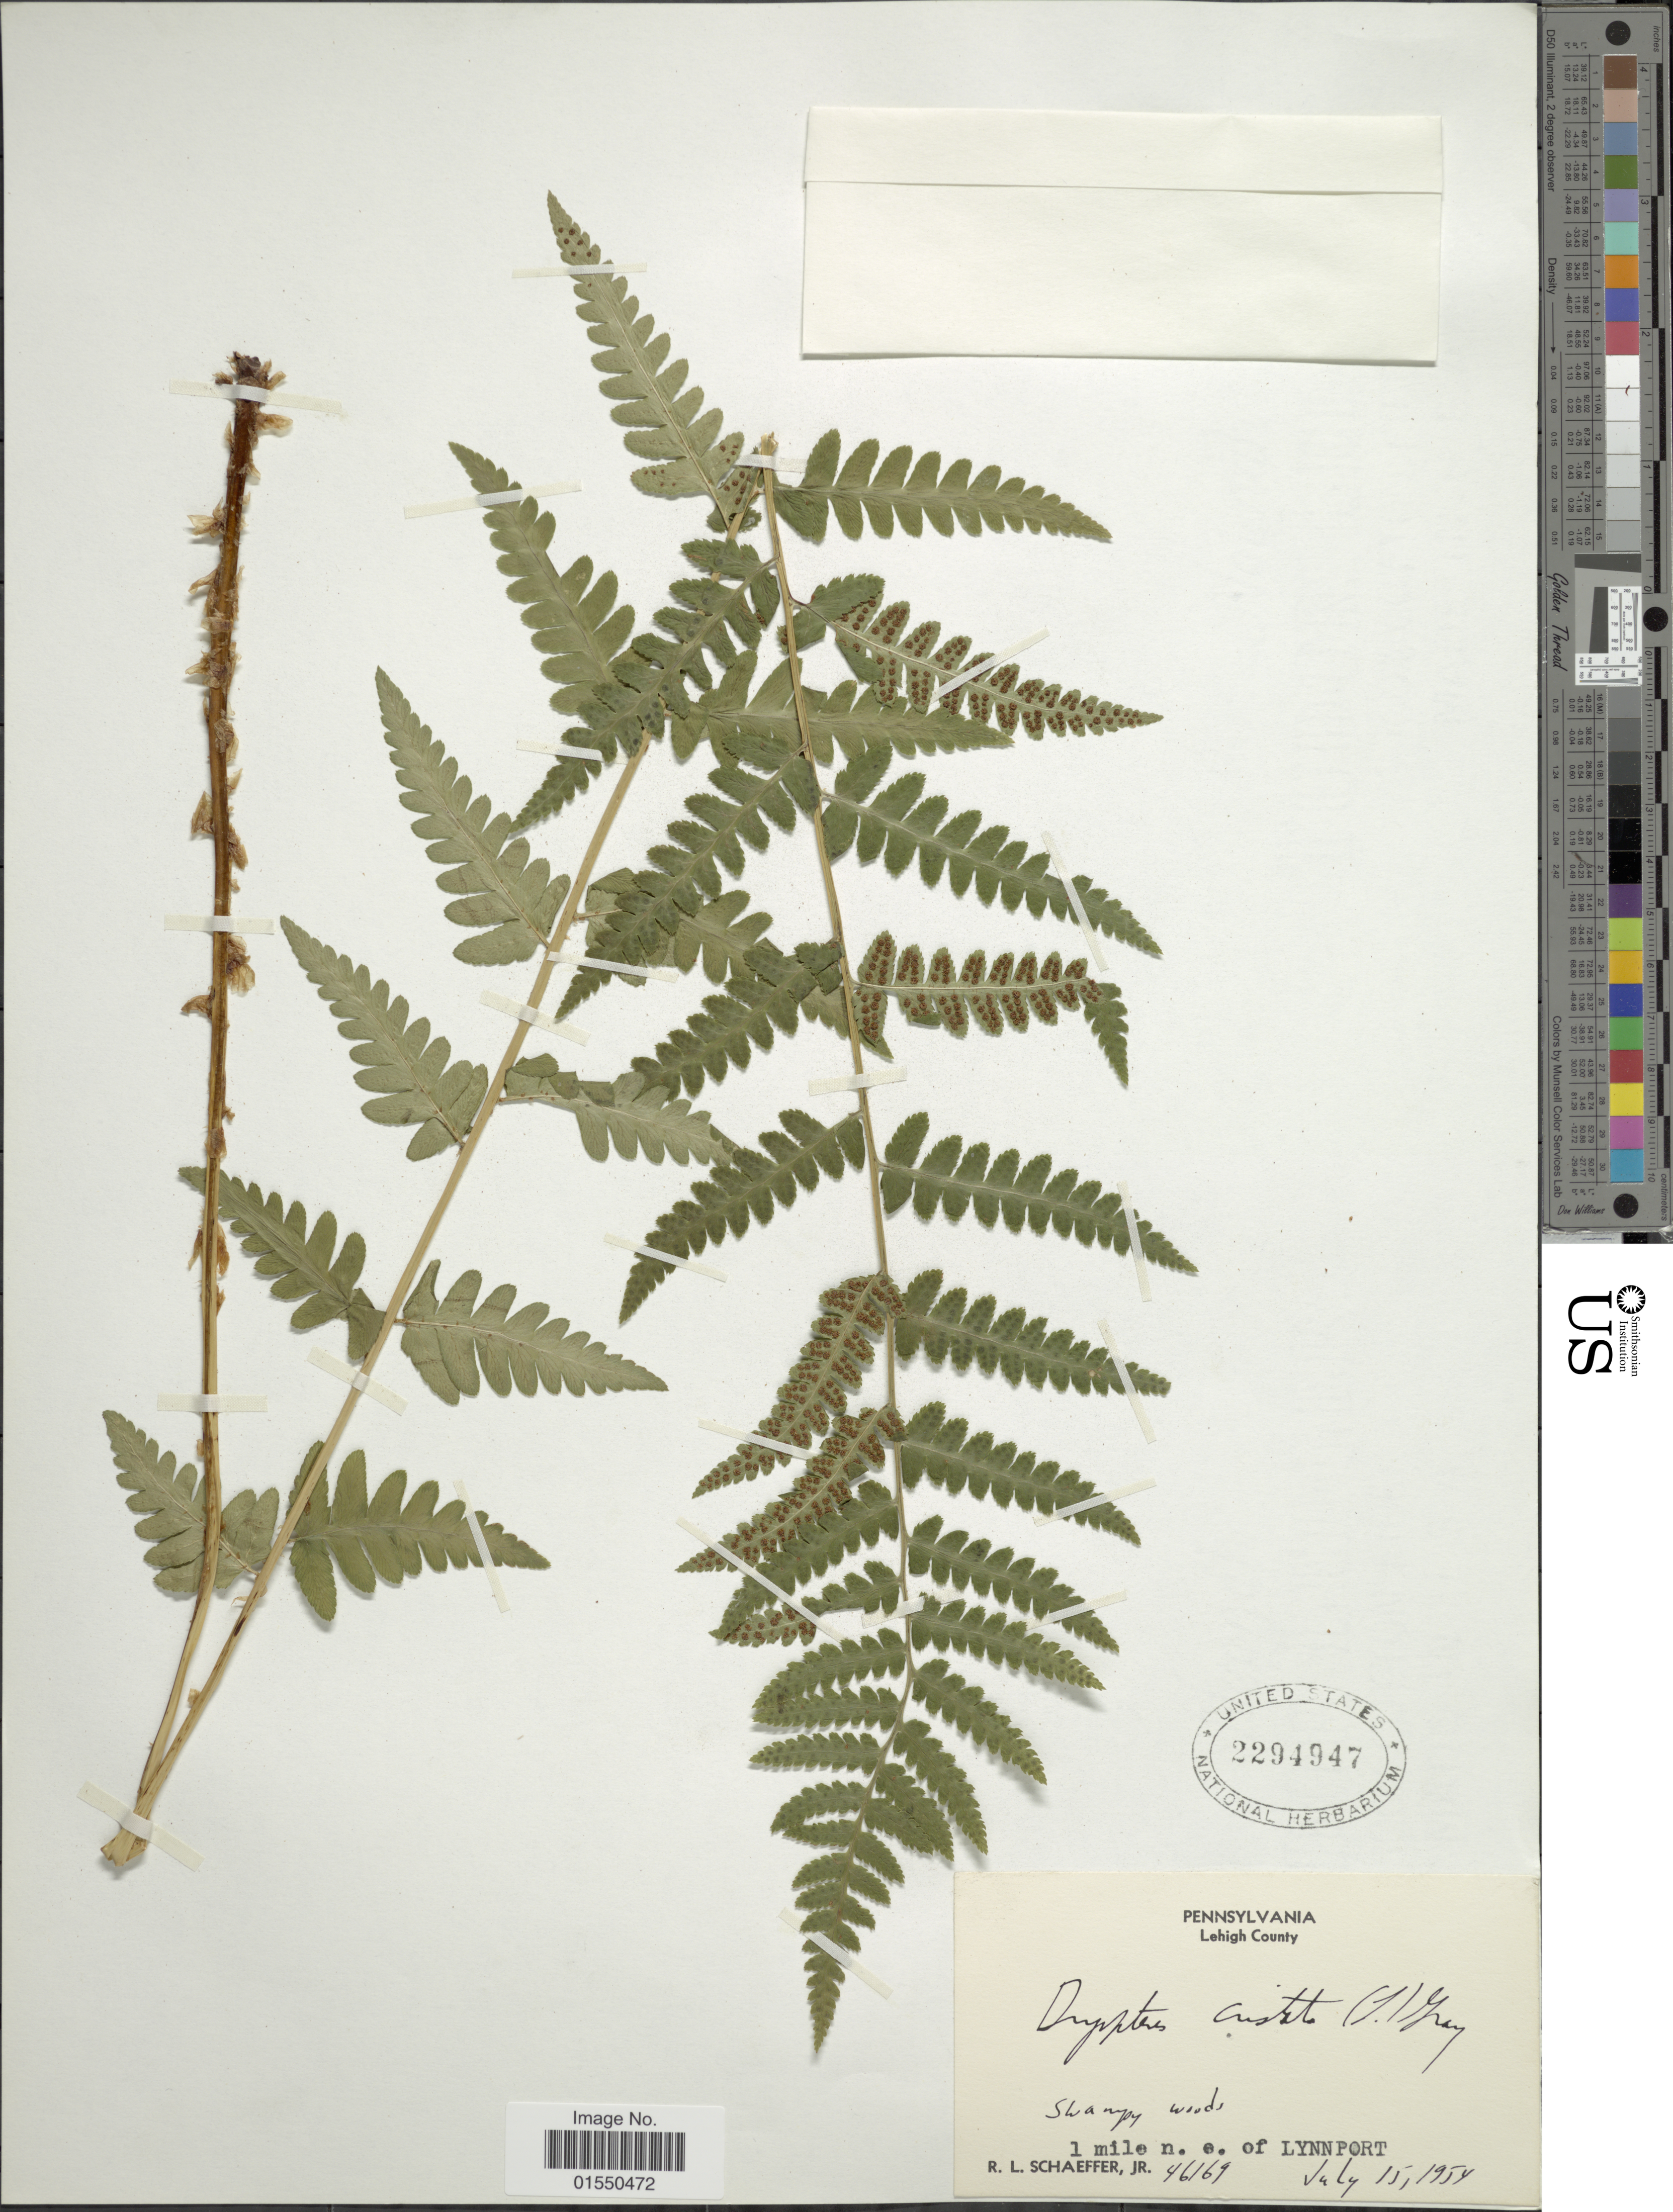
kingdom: Plantae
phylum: Tracheophyta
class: Polypodiopsida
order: Polypodiales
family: Dryopteridaceae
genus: Dryopteris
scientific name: Dryopteris cristata var. spinulosa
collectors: R. Schaeffer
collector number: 46169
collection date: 1954-07-15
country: United States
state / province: Pennsylvania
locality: Lehigh County, 1 mile n. e. of Lynnport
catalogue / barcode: US 2294947